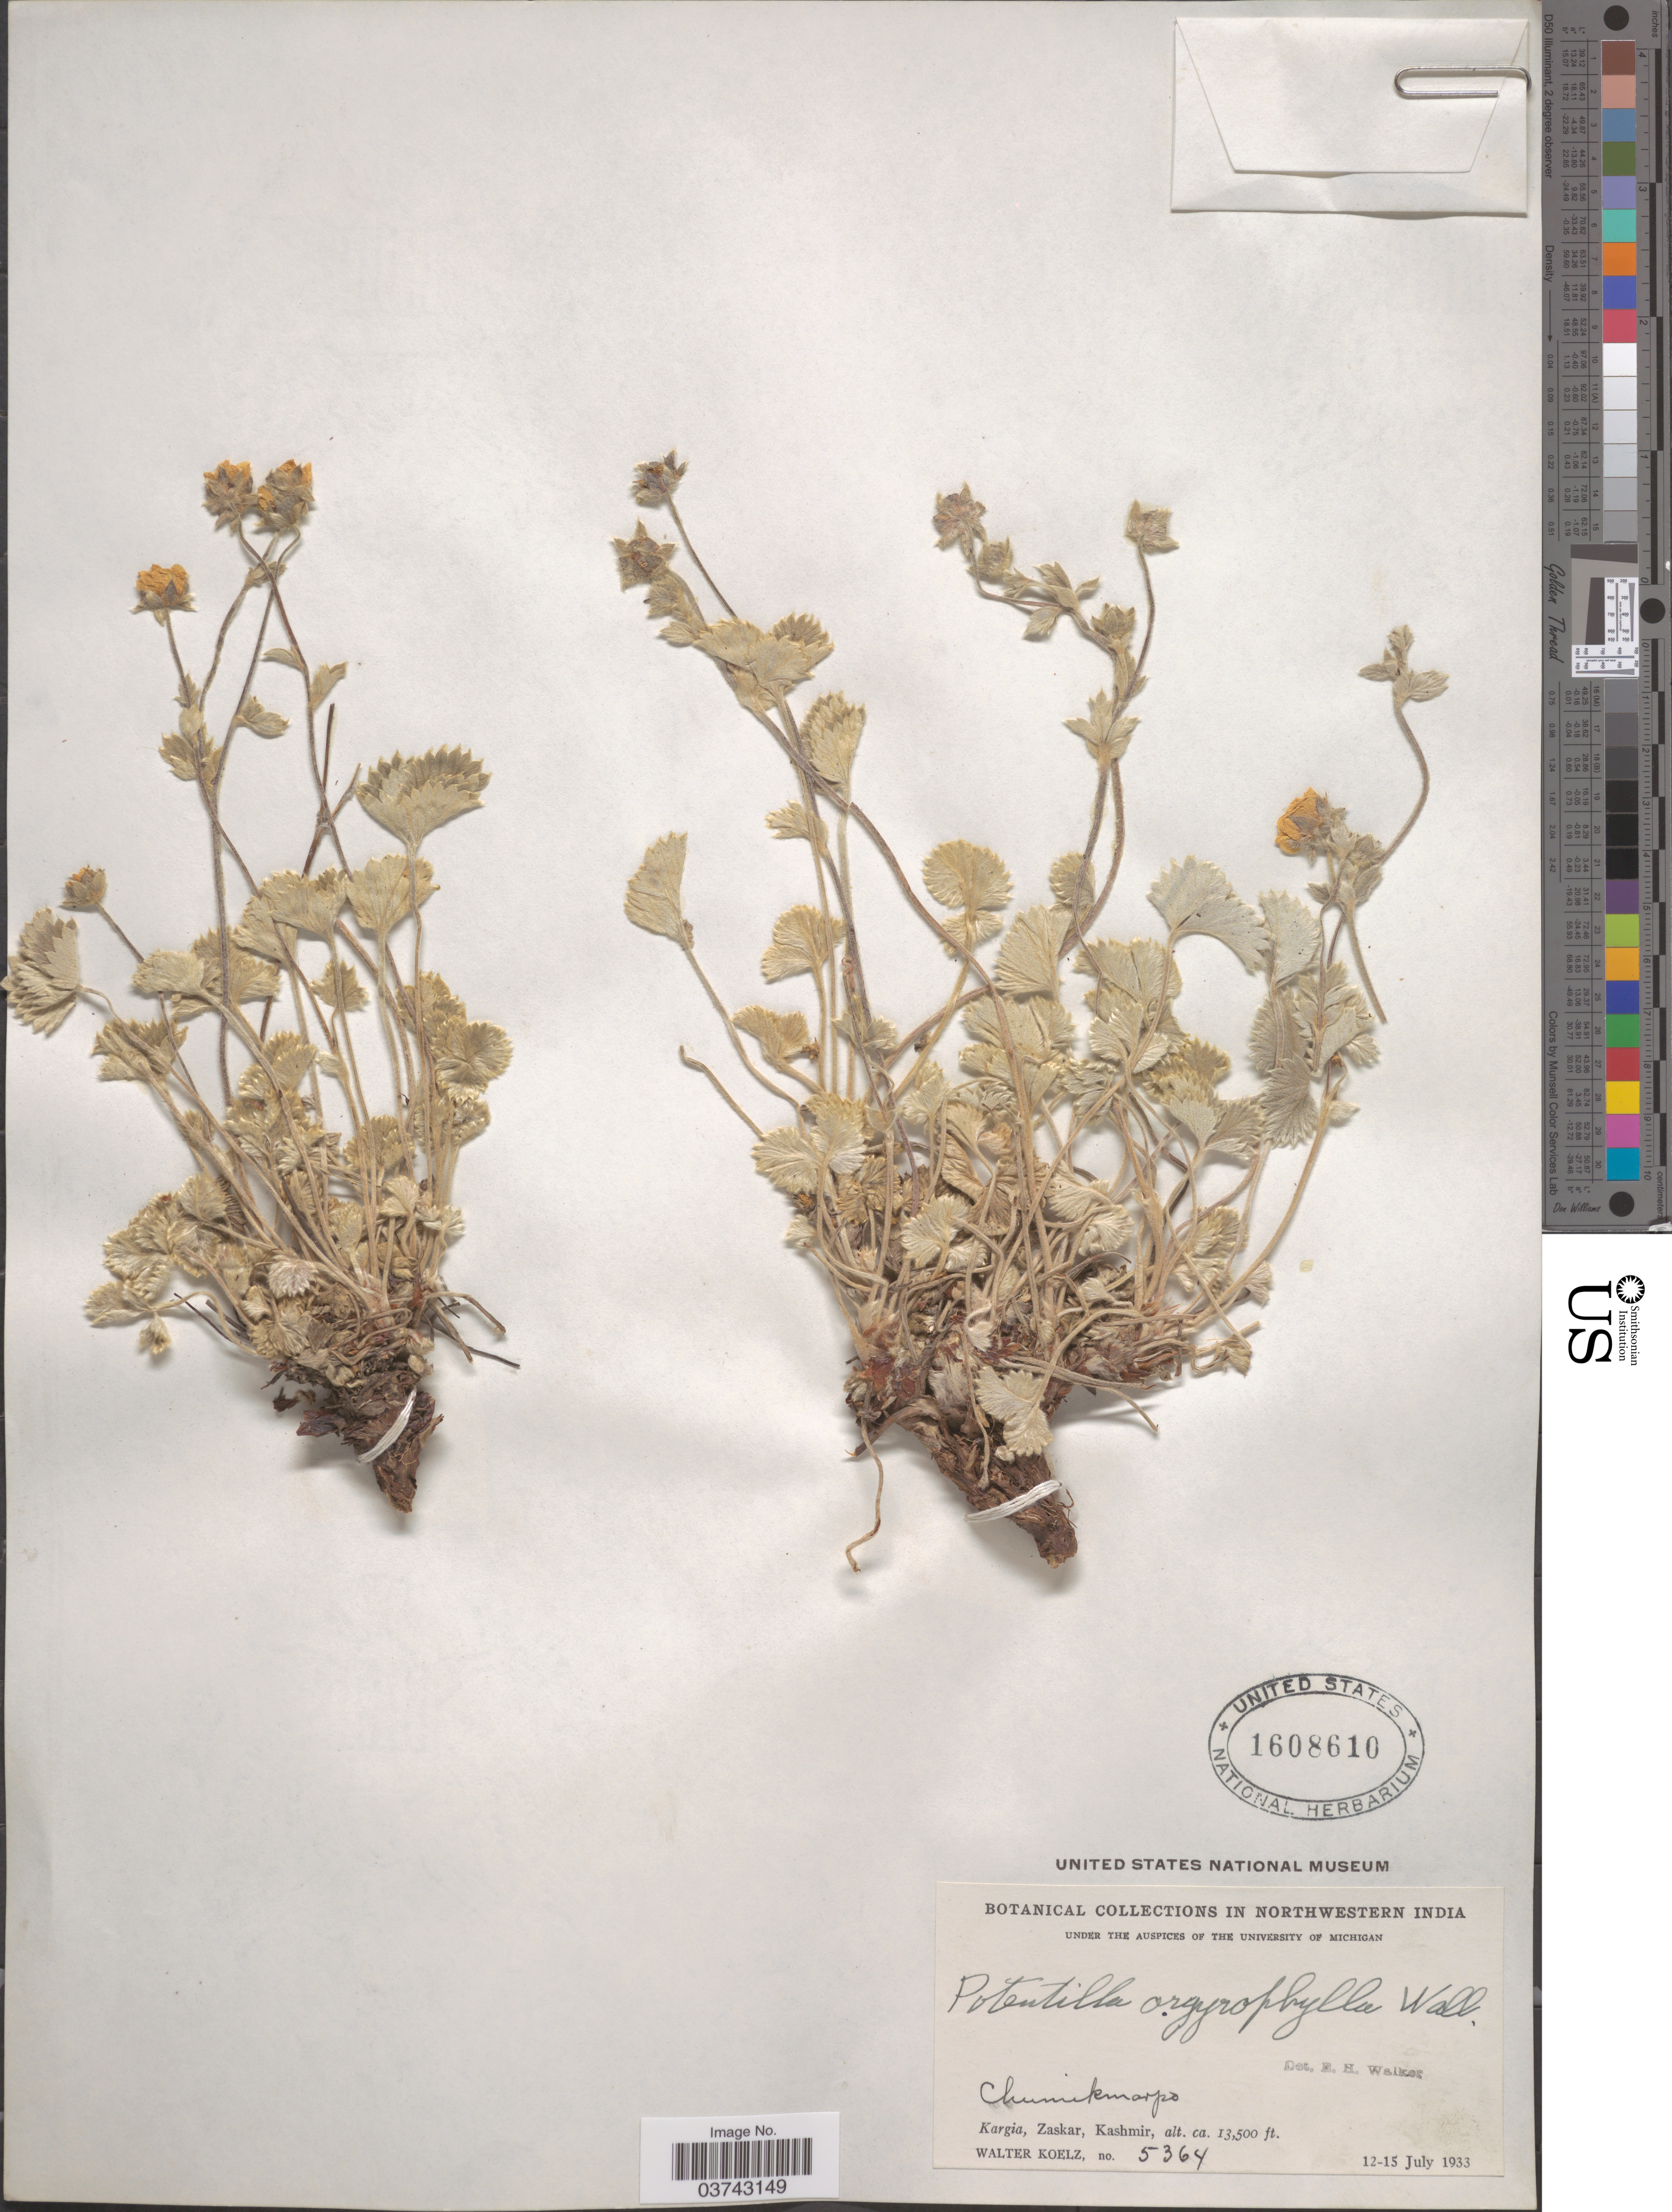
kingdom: Plantae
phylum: Tracheophyta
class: Magnoliopsida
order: Rosales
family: Rosaceae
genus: Potentilla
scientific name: Potentilla argyrophylla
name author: Wall. ex Lehm.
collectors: W. N. Koelz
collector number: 5364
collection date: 1933-07-12/1933-07-15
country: India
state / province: Jammu and Kashmir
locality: Northwestern India. Chumikmarpo. Kargia, Zaskar, Kashmir.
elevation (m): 4115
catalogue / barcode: US 1608610